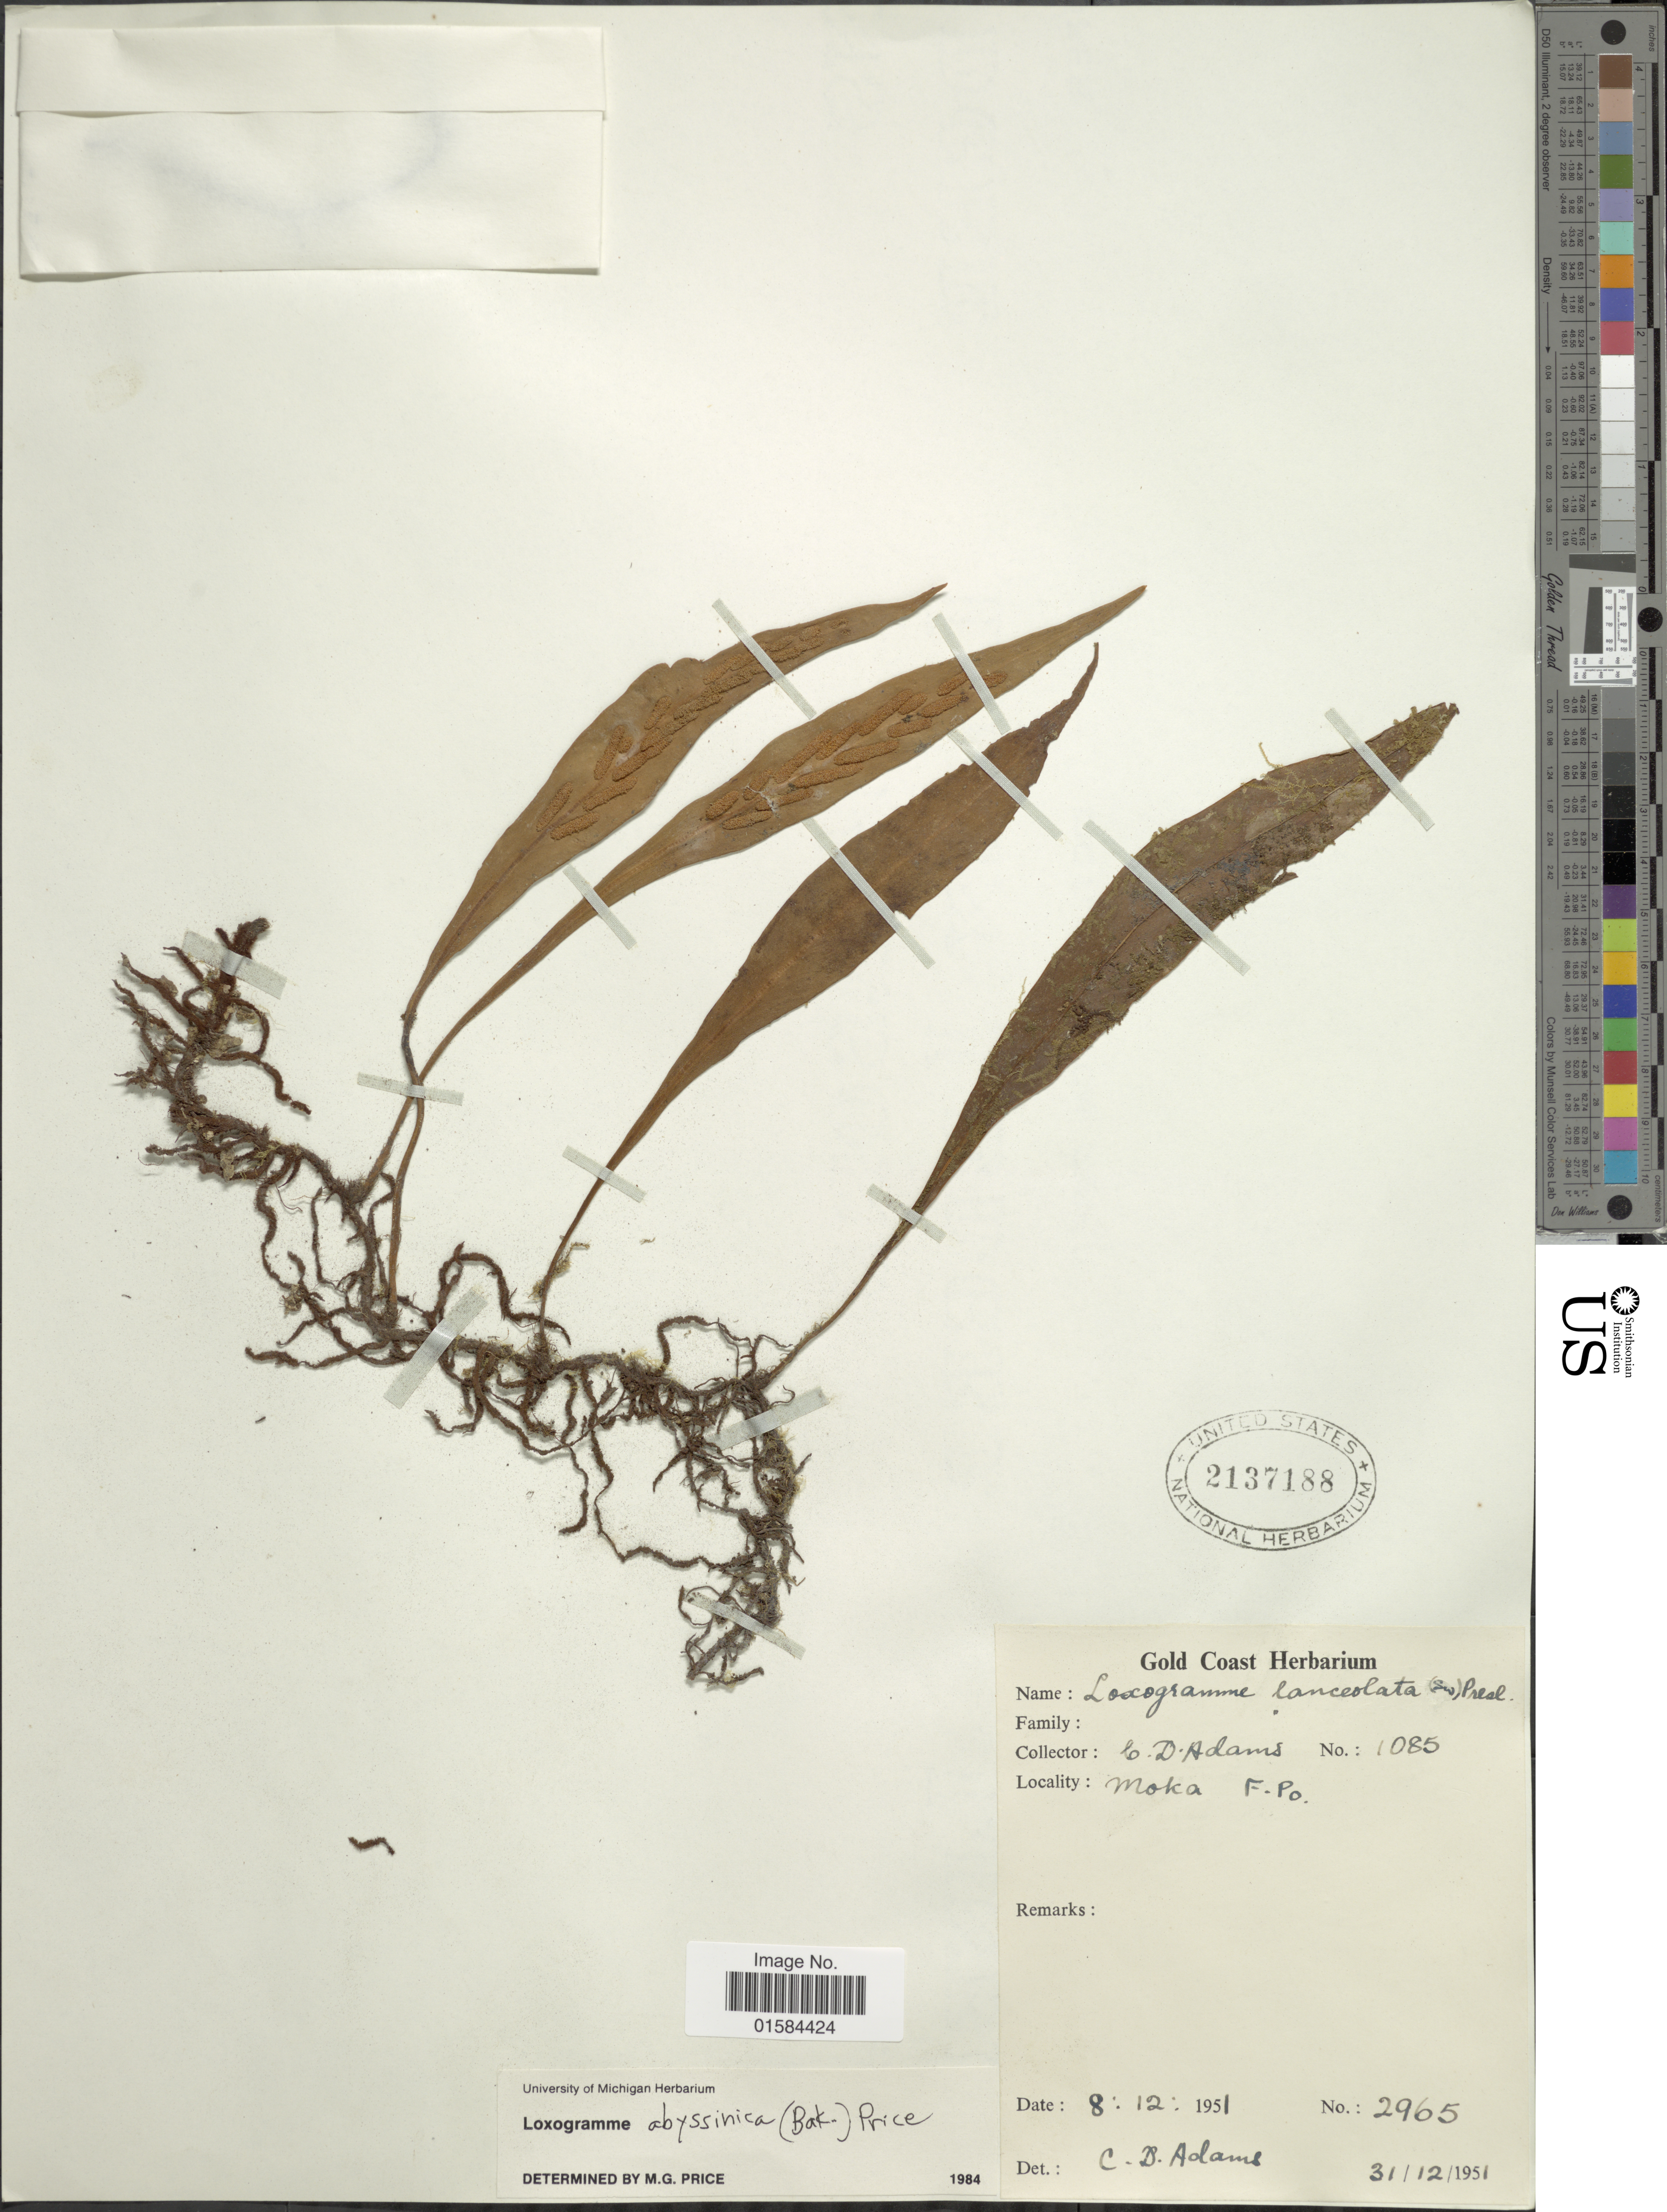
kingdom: Plantae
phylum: Tracheophyta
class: Polypodiopsida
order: Polypodiales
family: Polypodiaceae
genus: Loxogramme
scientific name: Loxogramme abyssinica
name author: (Baker) Price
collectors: C. D. Adams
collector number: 1085/2965*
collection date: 1951-12-08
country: Mauritius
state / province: Moka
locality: Moka, F. Po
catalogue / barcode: US 2137188